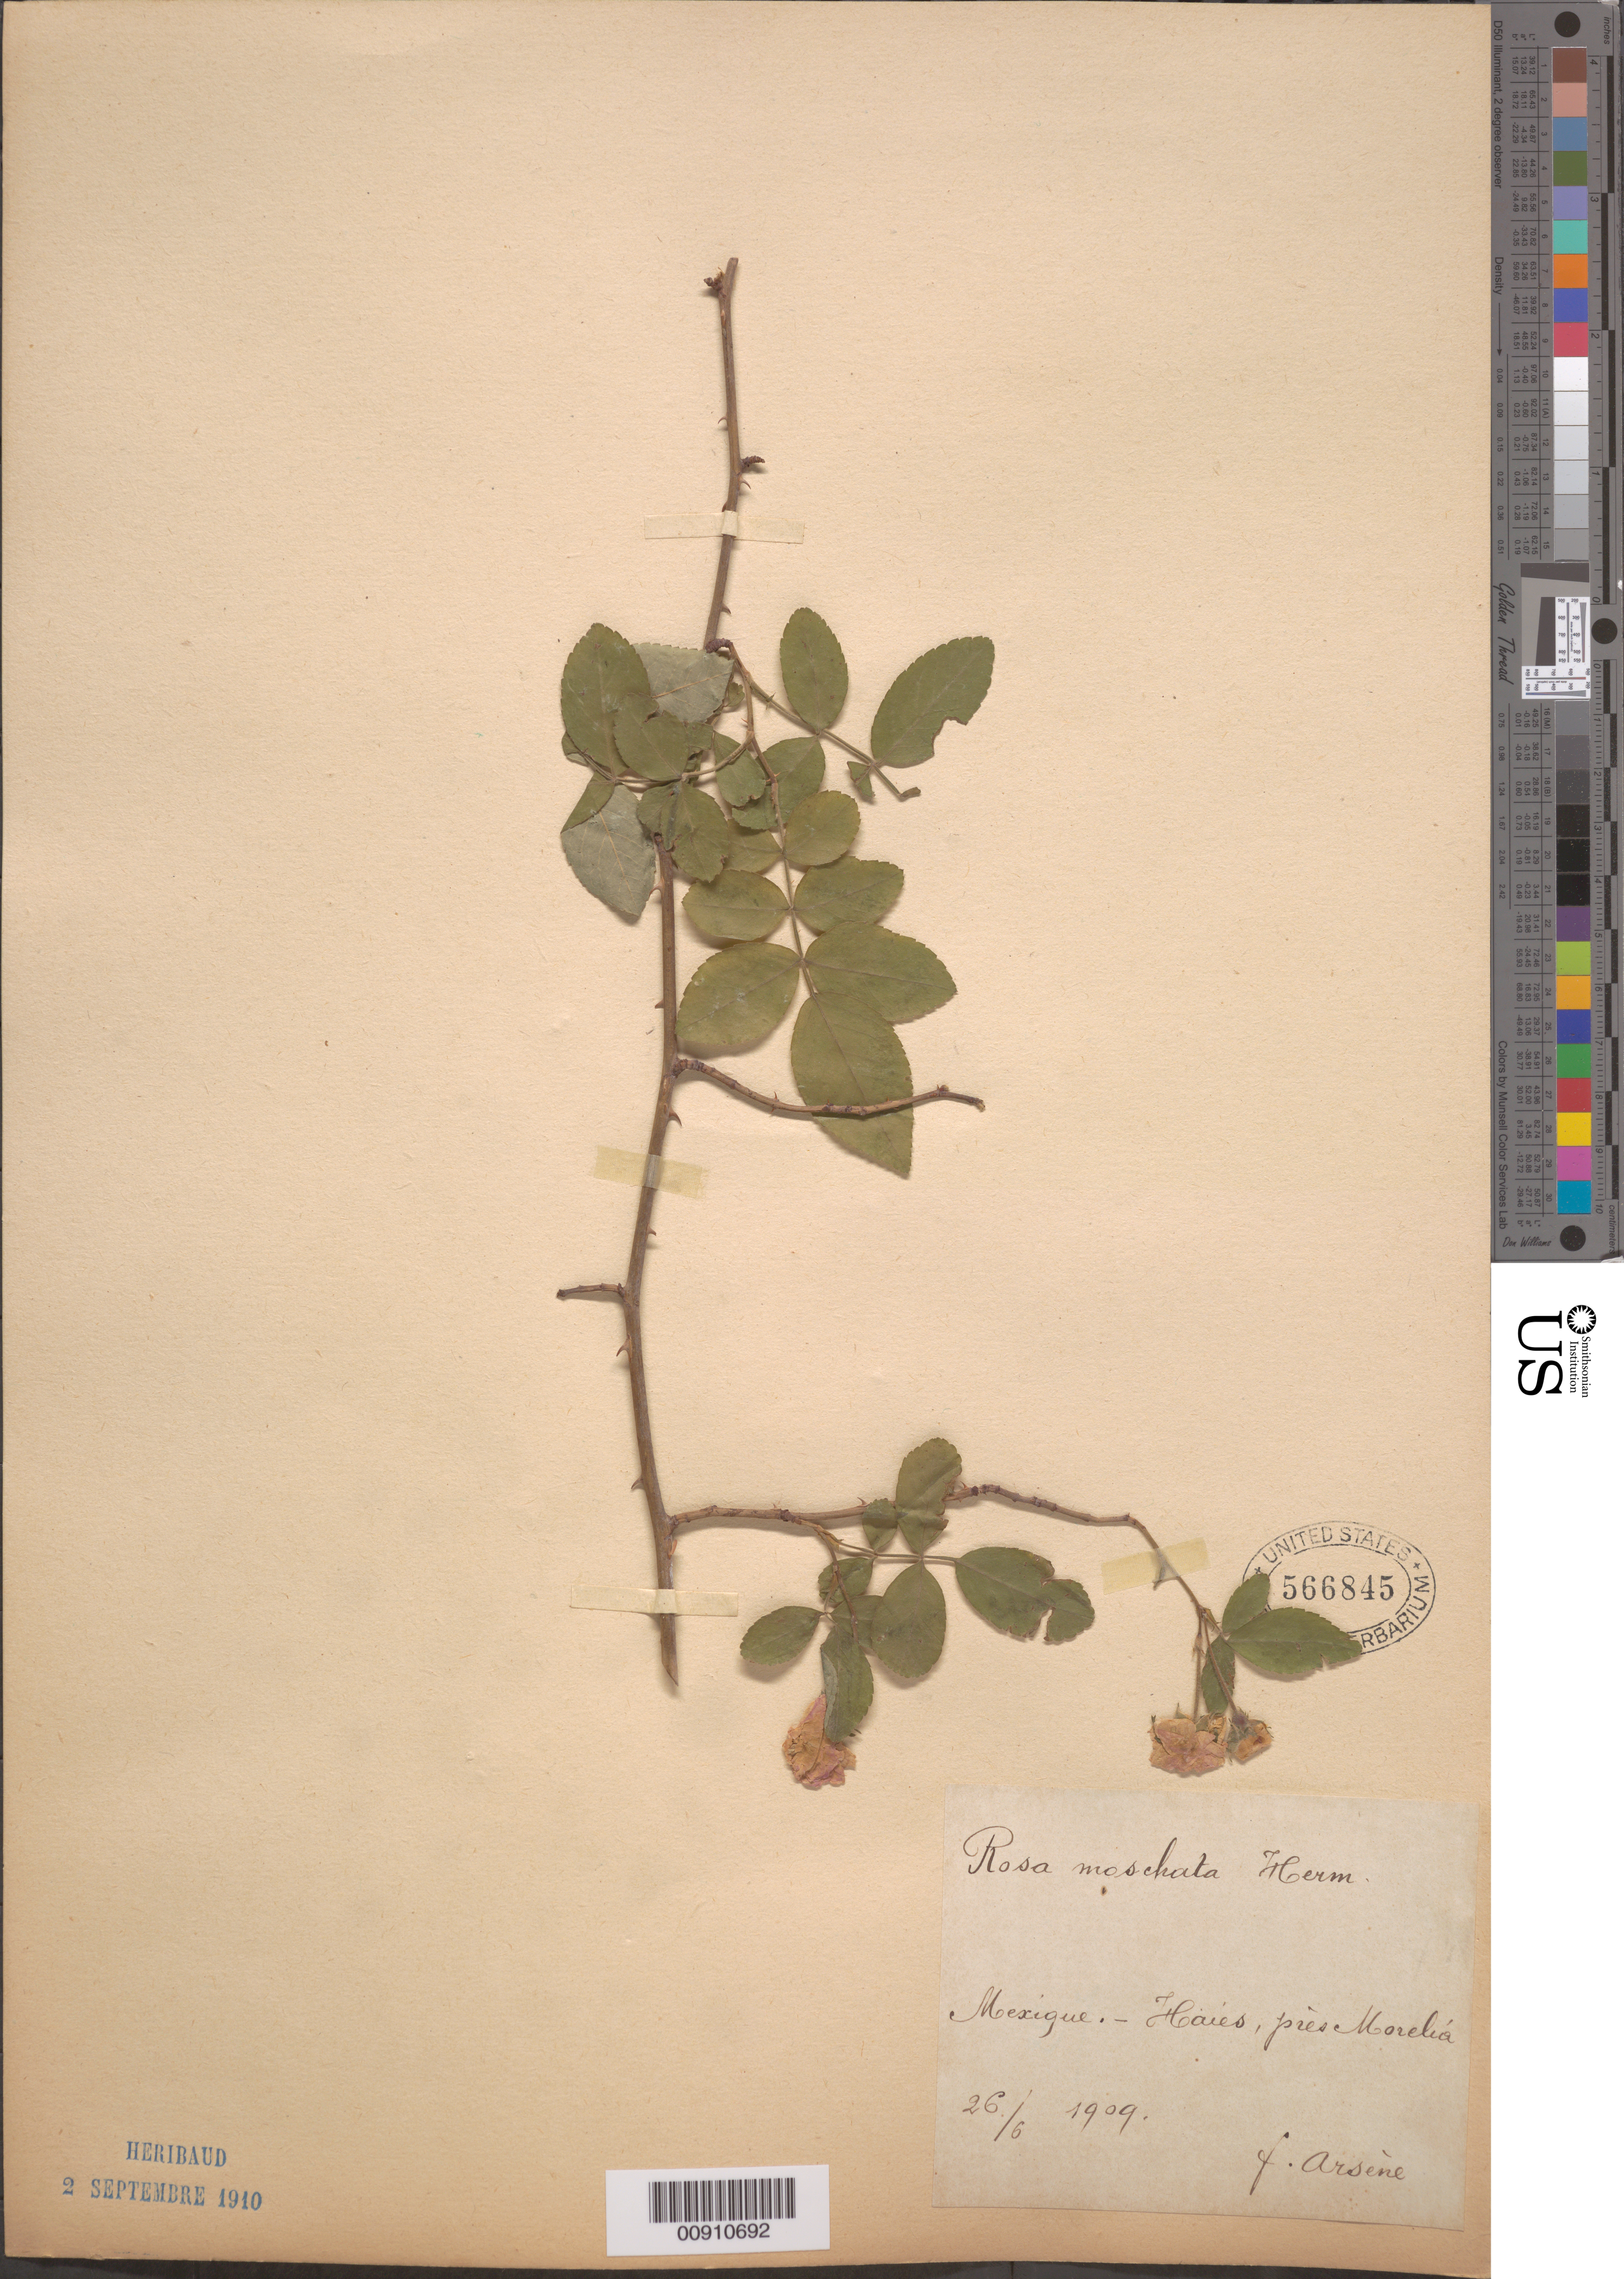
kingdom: Plantae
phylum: Tracheophyta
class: Magnoliopsida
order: Rosales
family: Rosaceae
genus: Rosa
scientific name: Rosa moschata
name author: Herrm.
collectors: Bro. G. Arsène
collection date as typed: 26 Jun 1909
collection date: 1909-06-26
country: Mexico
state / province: Michoacán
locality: Haies, près Morelia.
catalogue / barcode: US 566845